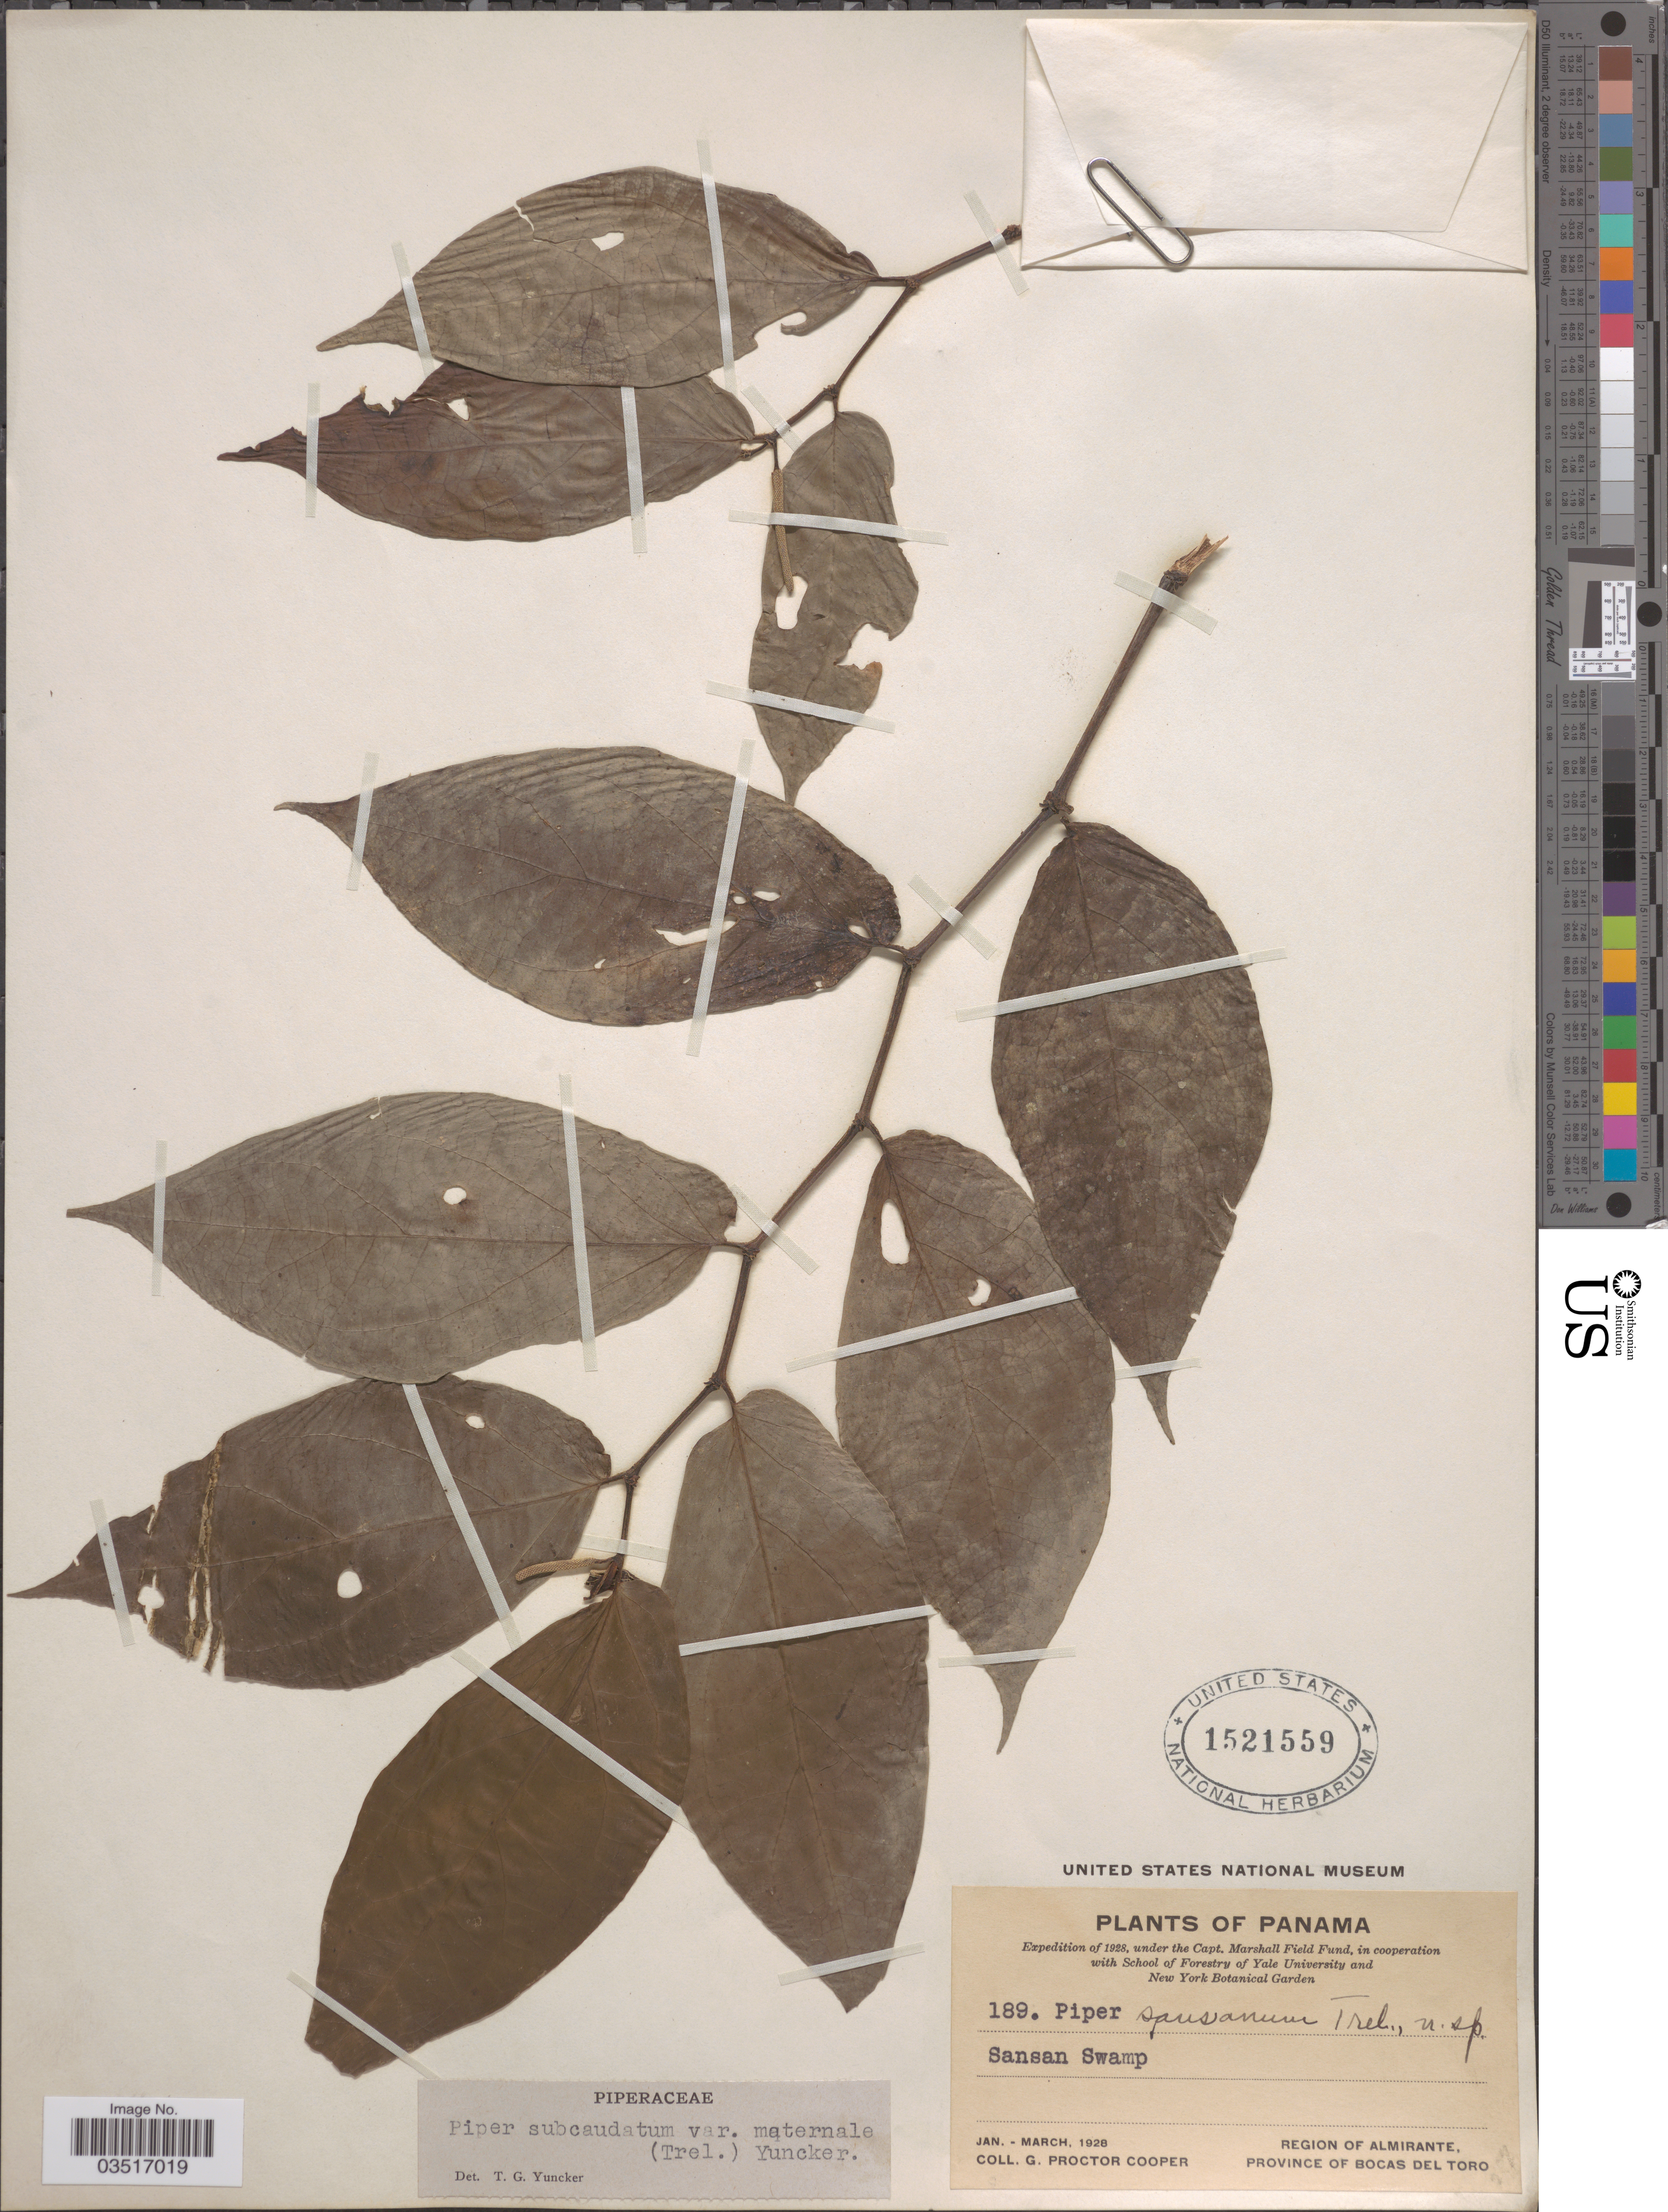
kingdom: Plantae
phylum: Tracheophyta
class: Magnoliopsida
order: Piperales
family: Piperaceae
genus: Piper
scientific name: Piper subcaudatum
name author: Trel.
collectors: G. Cooper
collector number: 189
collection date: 1928-01/1928-03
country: Panama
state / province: Bocas del Toro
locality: Sansan Swamp. Region of Almirante, Province of Bocas del Toro.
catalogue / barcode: US 1521559